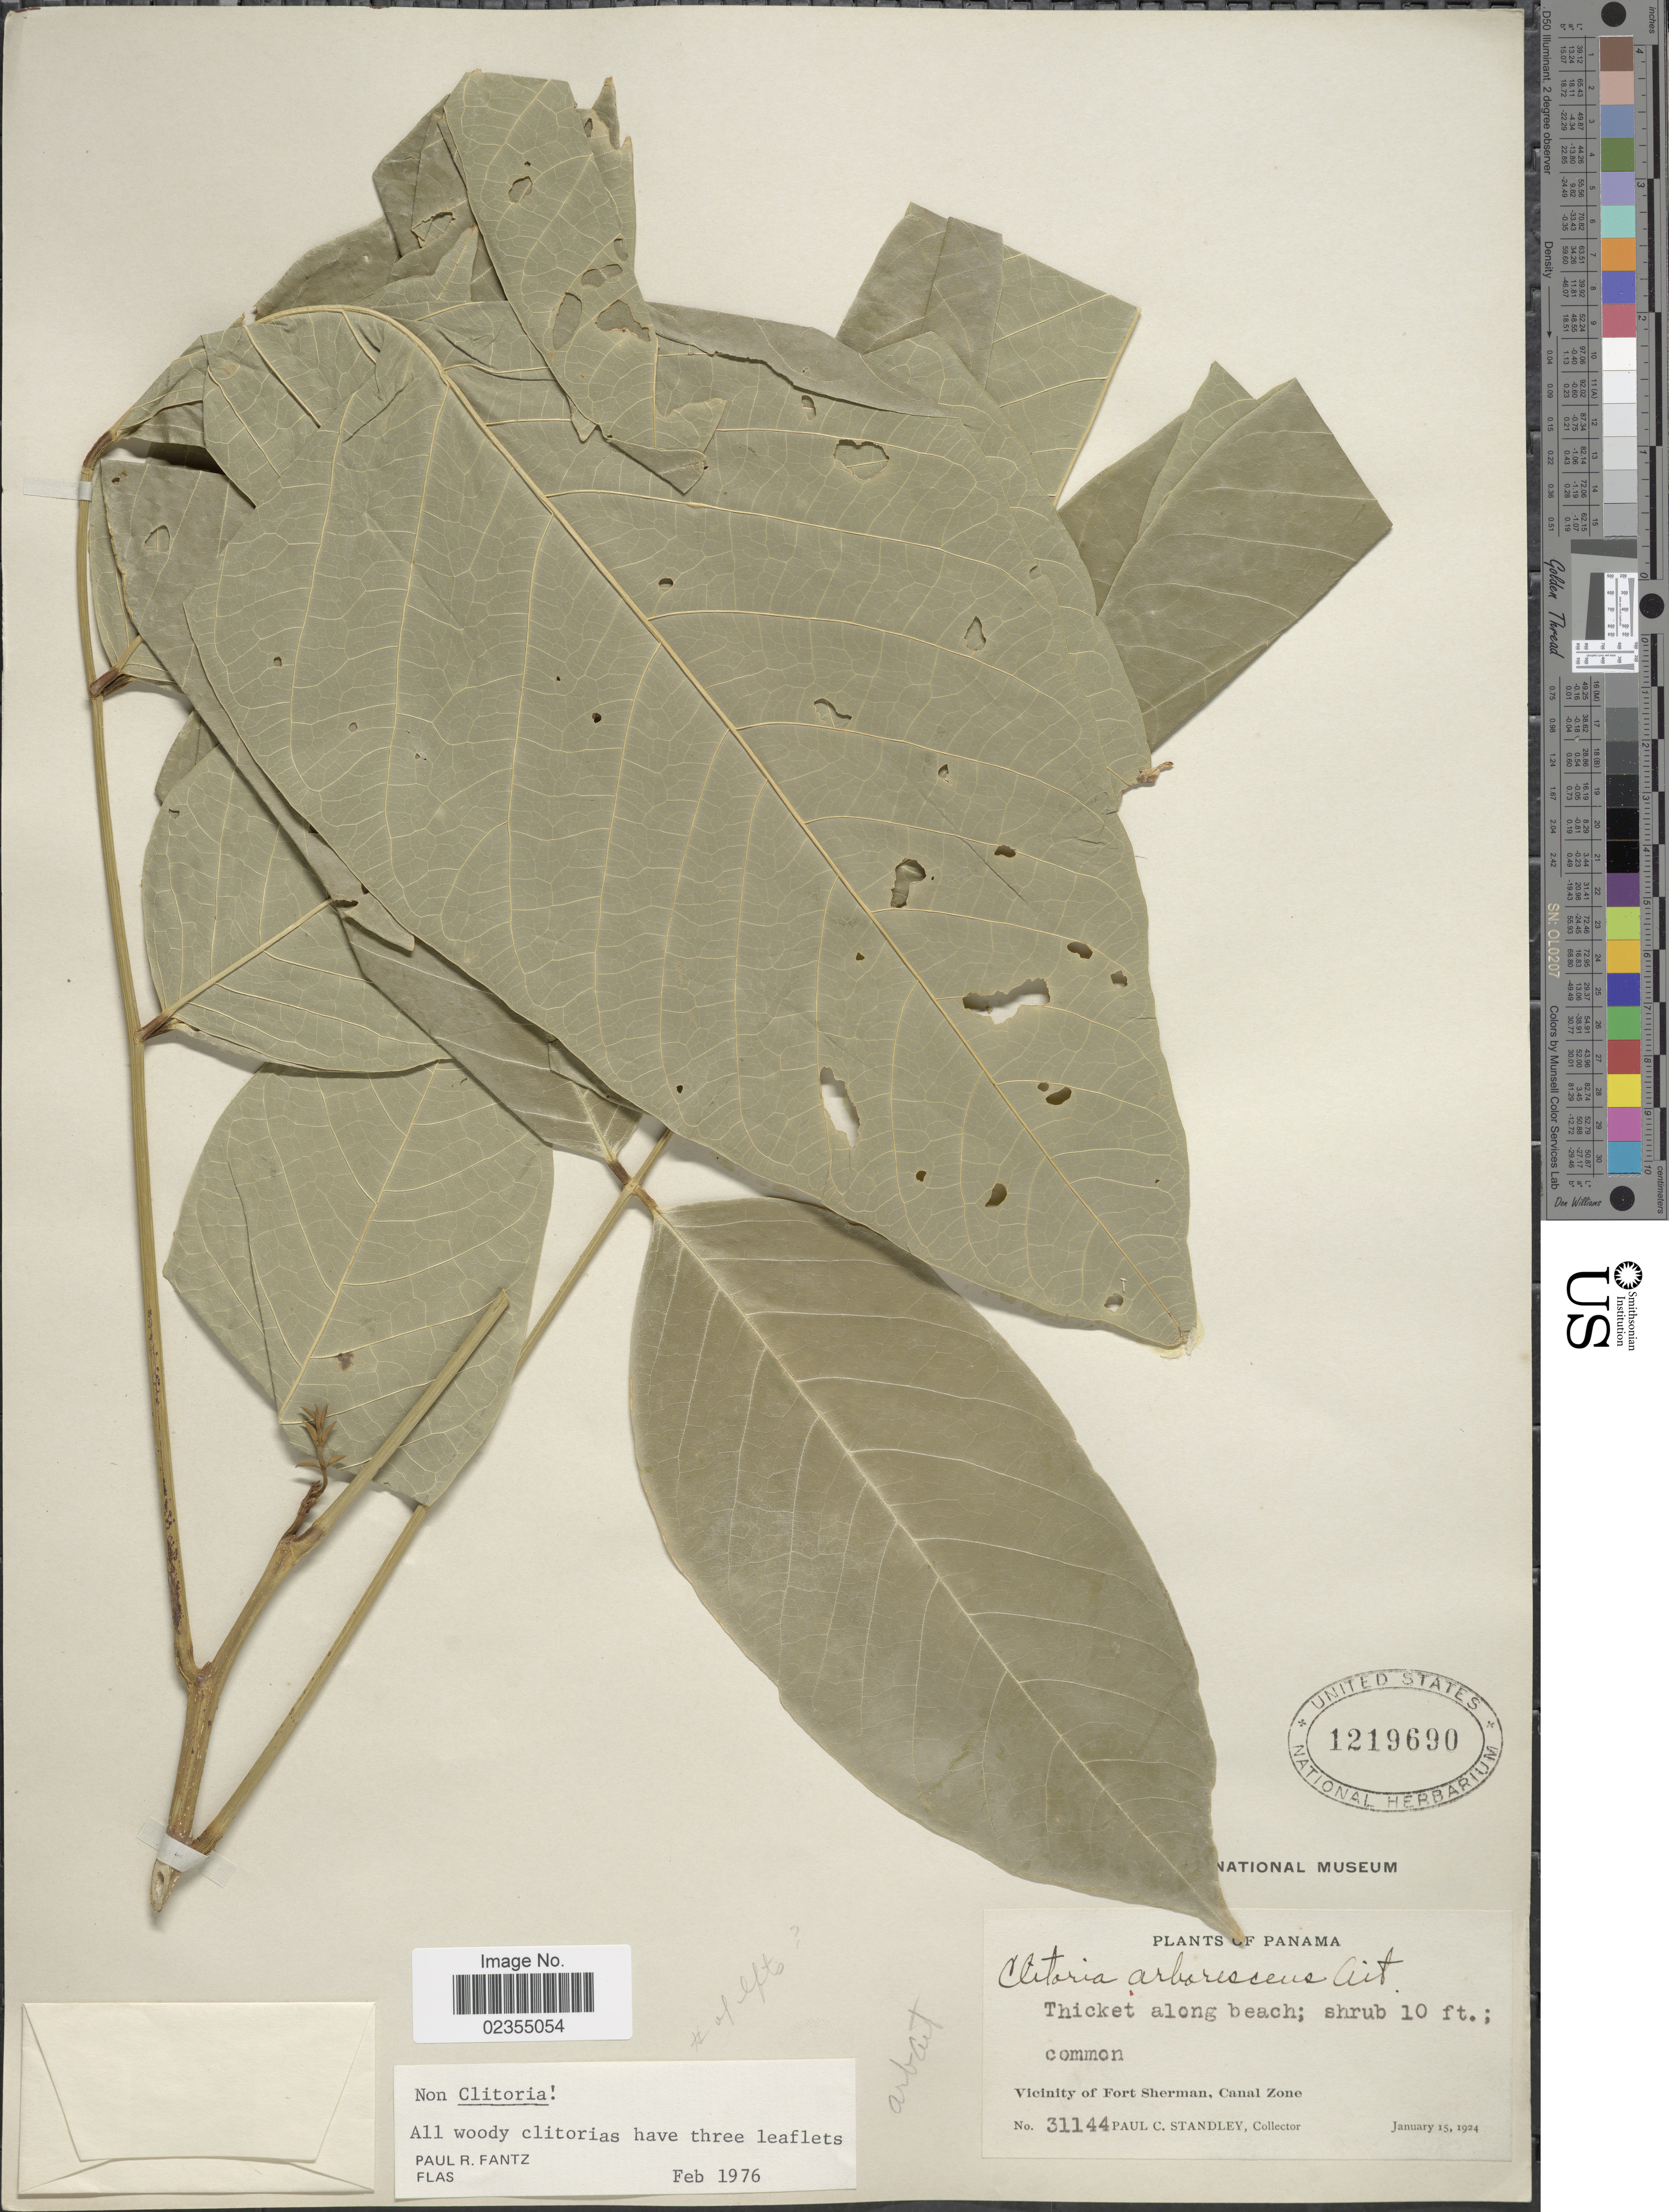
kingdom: Plantae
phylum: Tracheophyta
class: Magnoliopsida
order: Fabales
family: Fabaceae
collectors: P. C. Standley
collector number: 31144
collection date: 1924-01-15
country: Panama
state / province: Colón / Panamá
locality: Vicinity of Fort Sherman, Canal Zone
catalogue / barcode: US 1219690